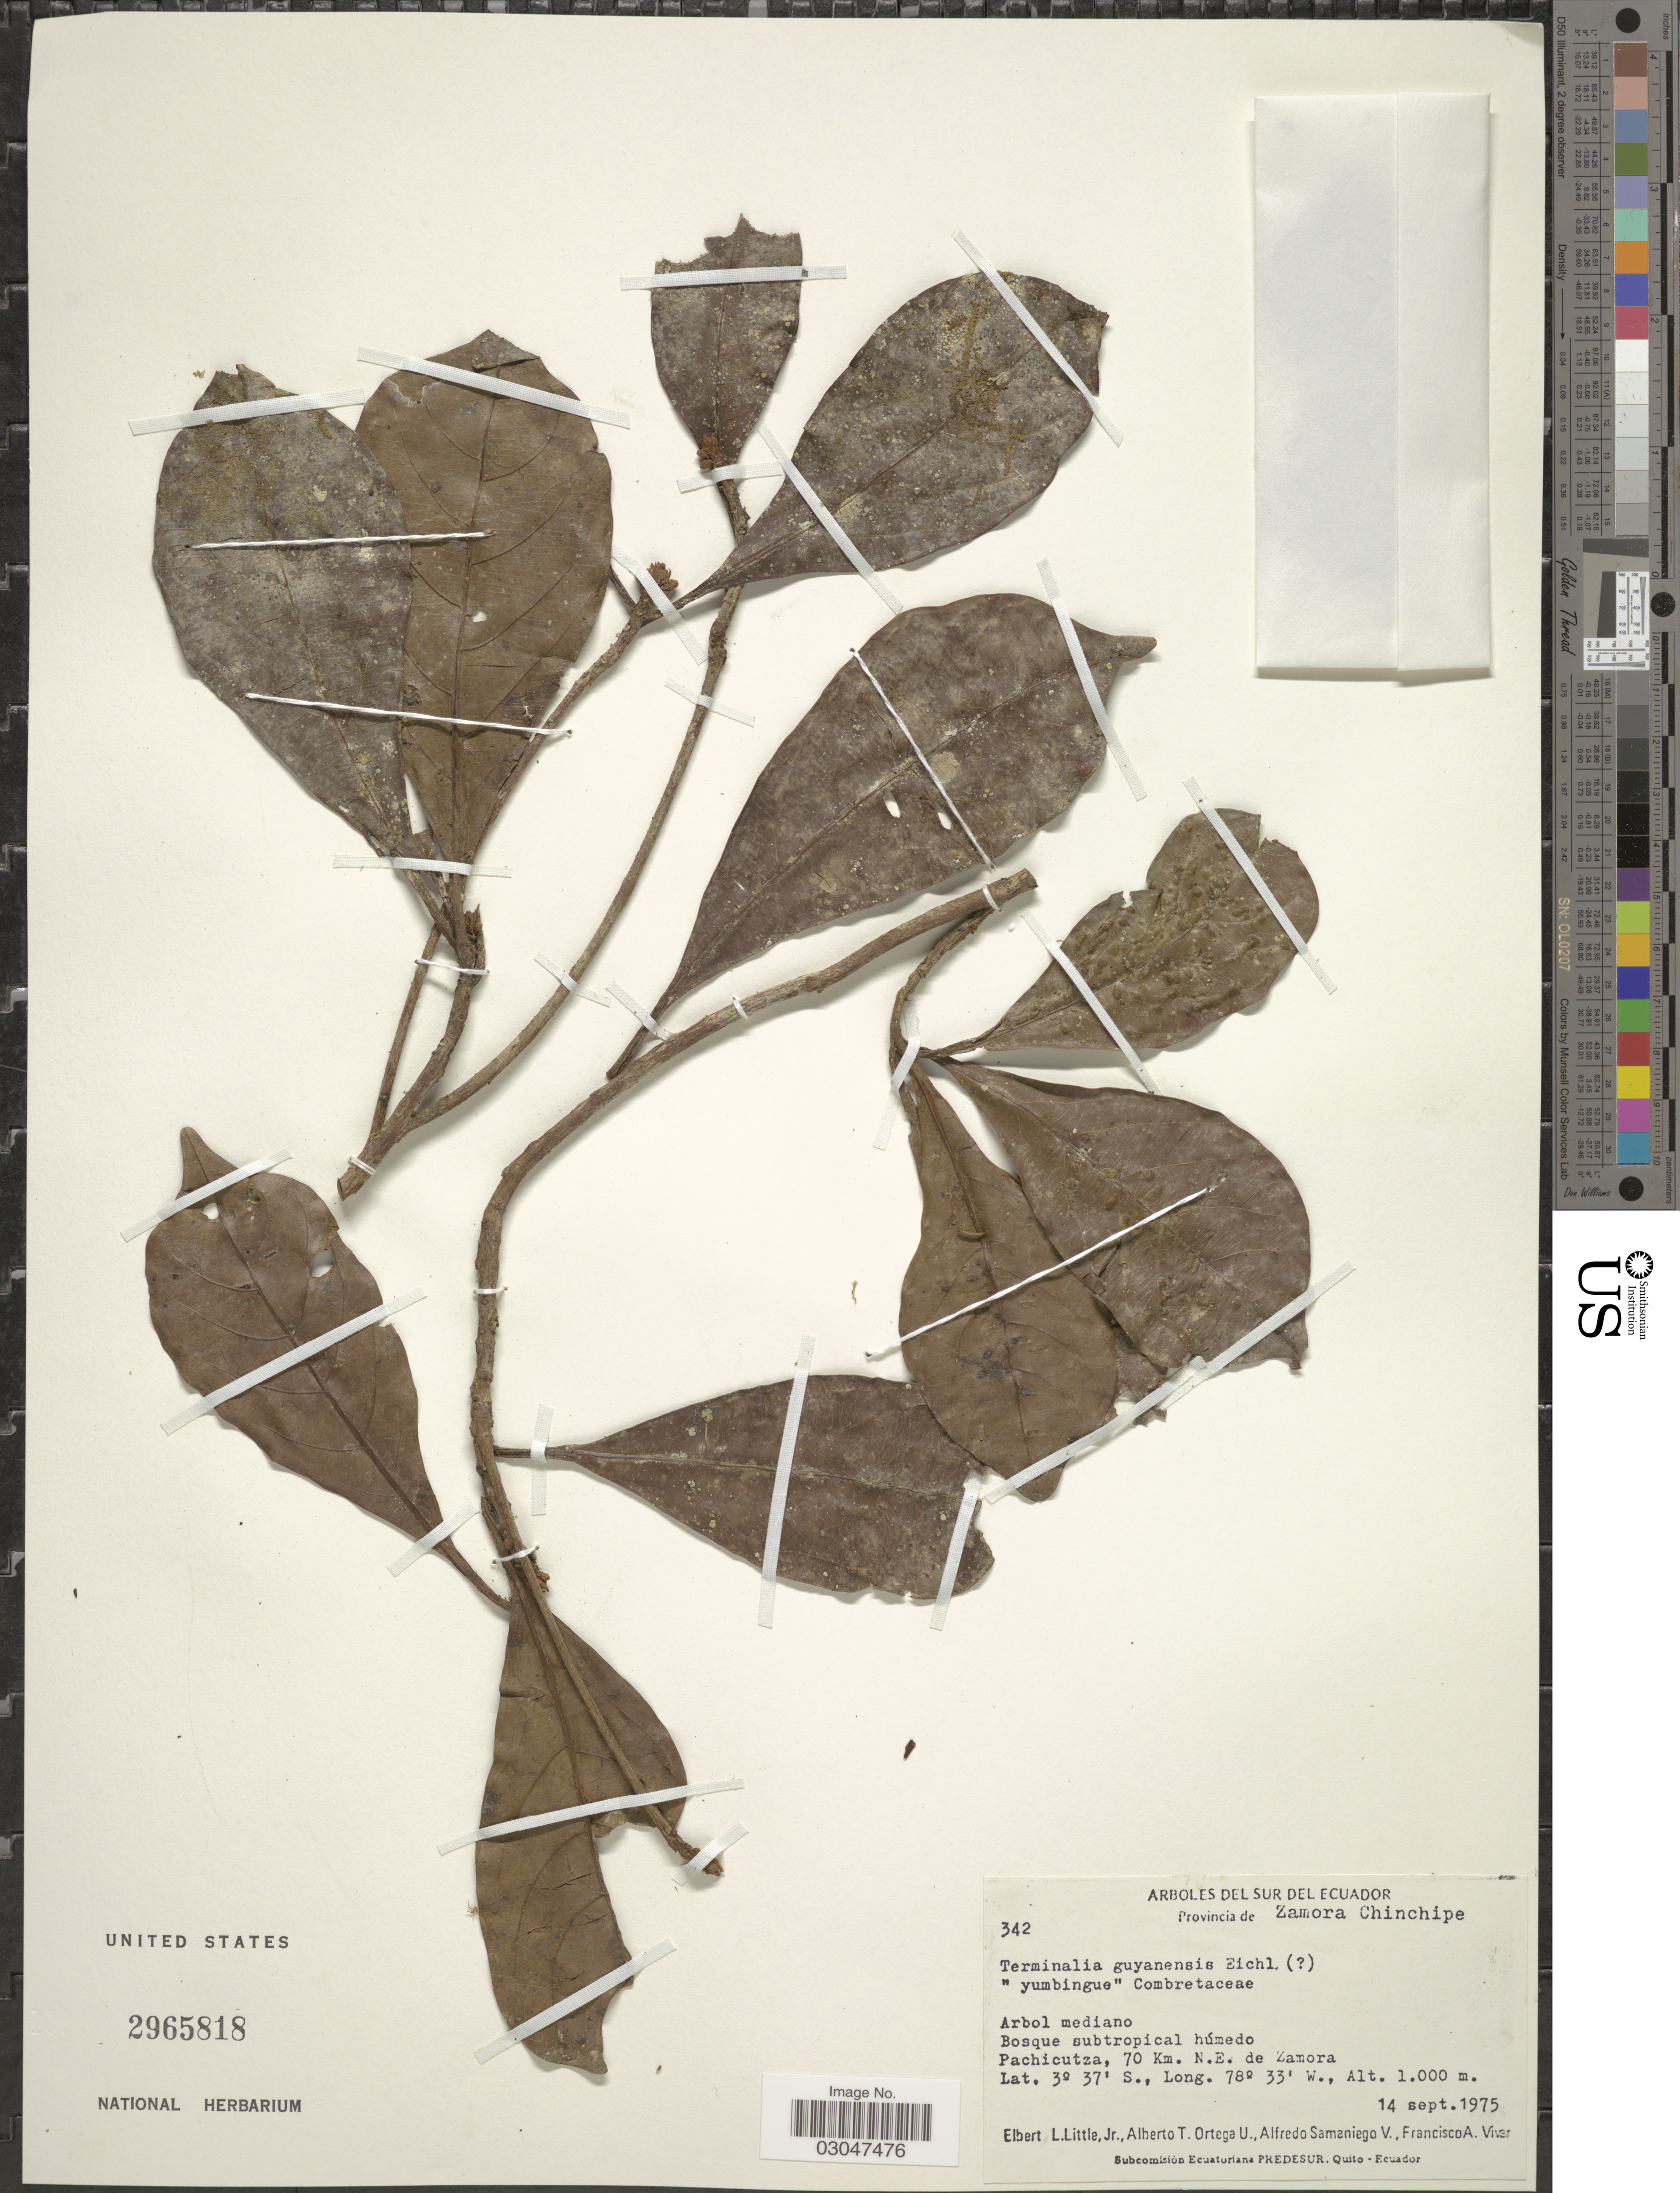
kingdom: Plantae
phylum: Tracheophyta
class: Magnoliopsida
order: Myrtales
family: Combretaceae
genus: Terminalia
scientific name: Terminalia guyanensis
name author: Eichler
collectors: E. L. Little, A. T. Ortega U., A. V. Samaniego & F. A. Vivar C.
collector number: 342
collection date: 1975-09-14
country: Ecuador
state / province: Zamora-Chinchipe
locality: Pachicutza, 70 Km. N.E. de Zamora.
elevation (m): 1000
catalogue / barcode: US 2965818